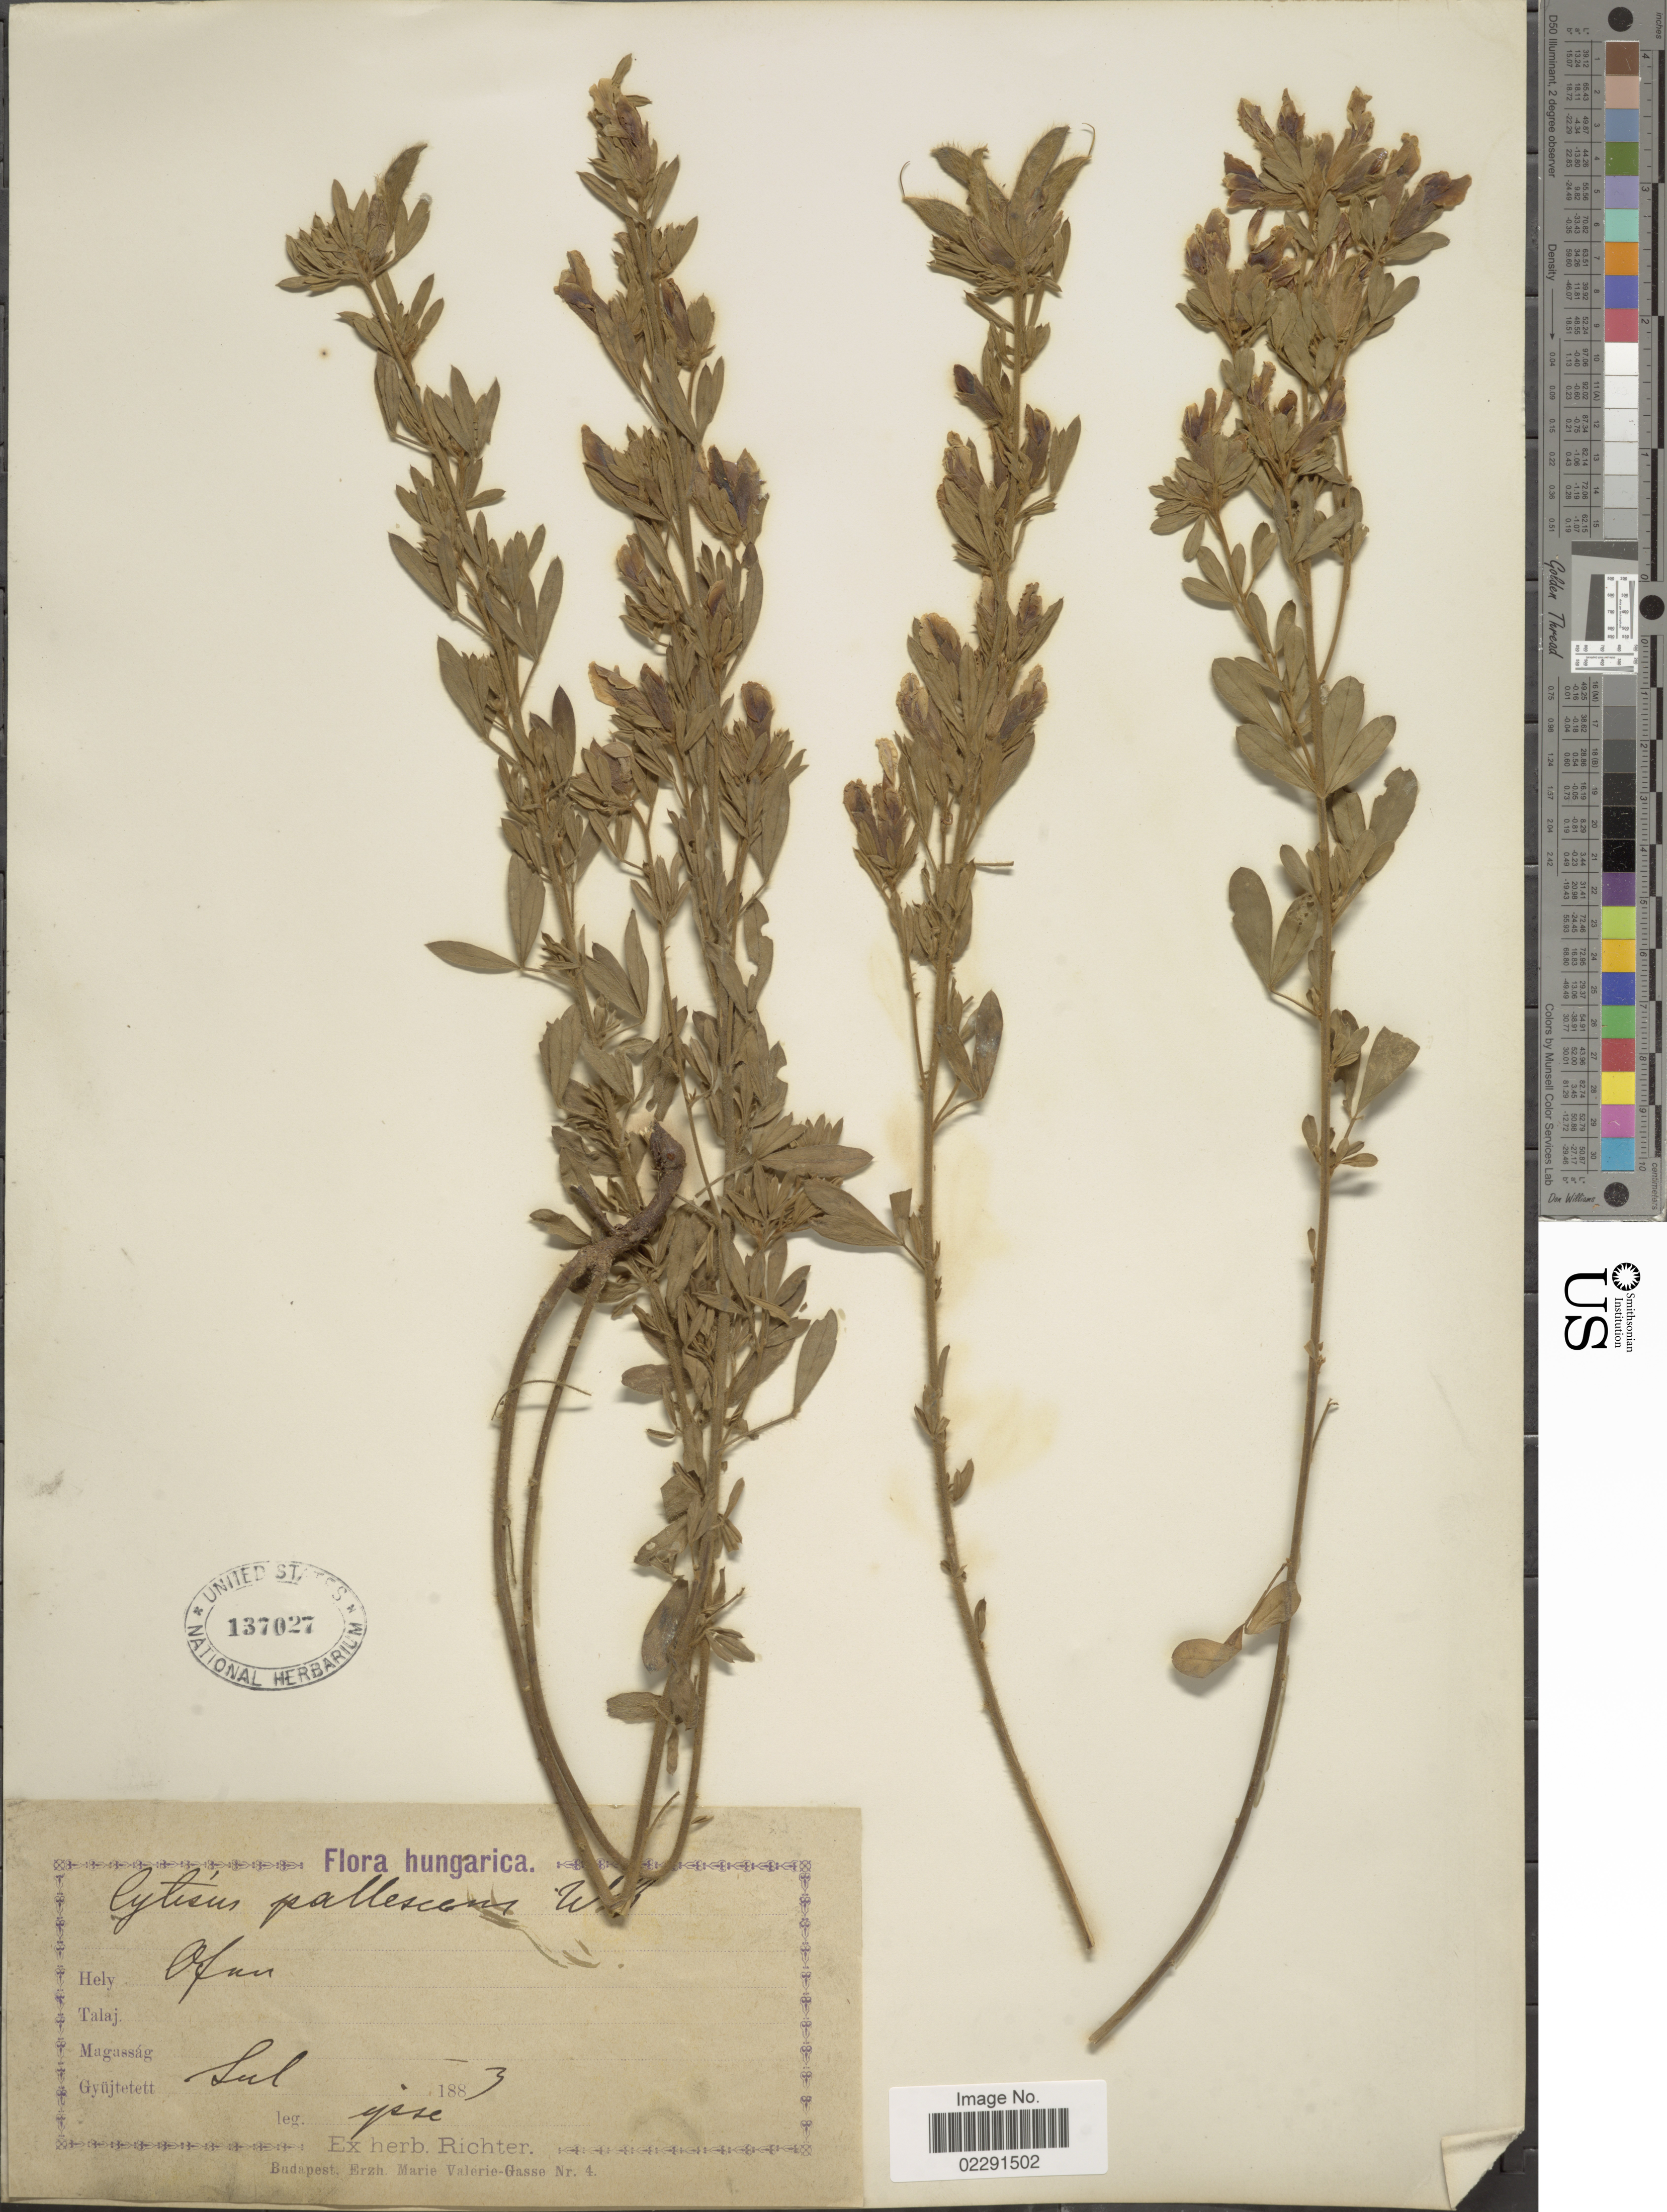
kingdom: Plantae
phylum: Tracheophyta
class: Magnoliopsida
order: Fabales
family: Fabaceae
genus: Cytisus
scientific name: Cytisus pallescens, ined.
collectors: -- Richter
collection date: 1883-07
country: Hungary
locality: Ofun [unsure placement].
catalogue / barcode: US 137027